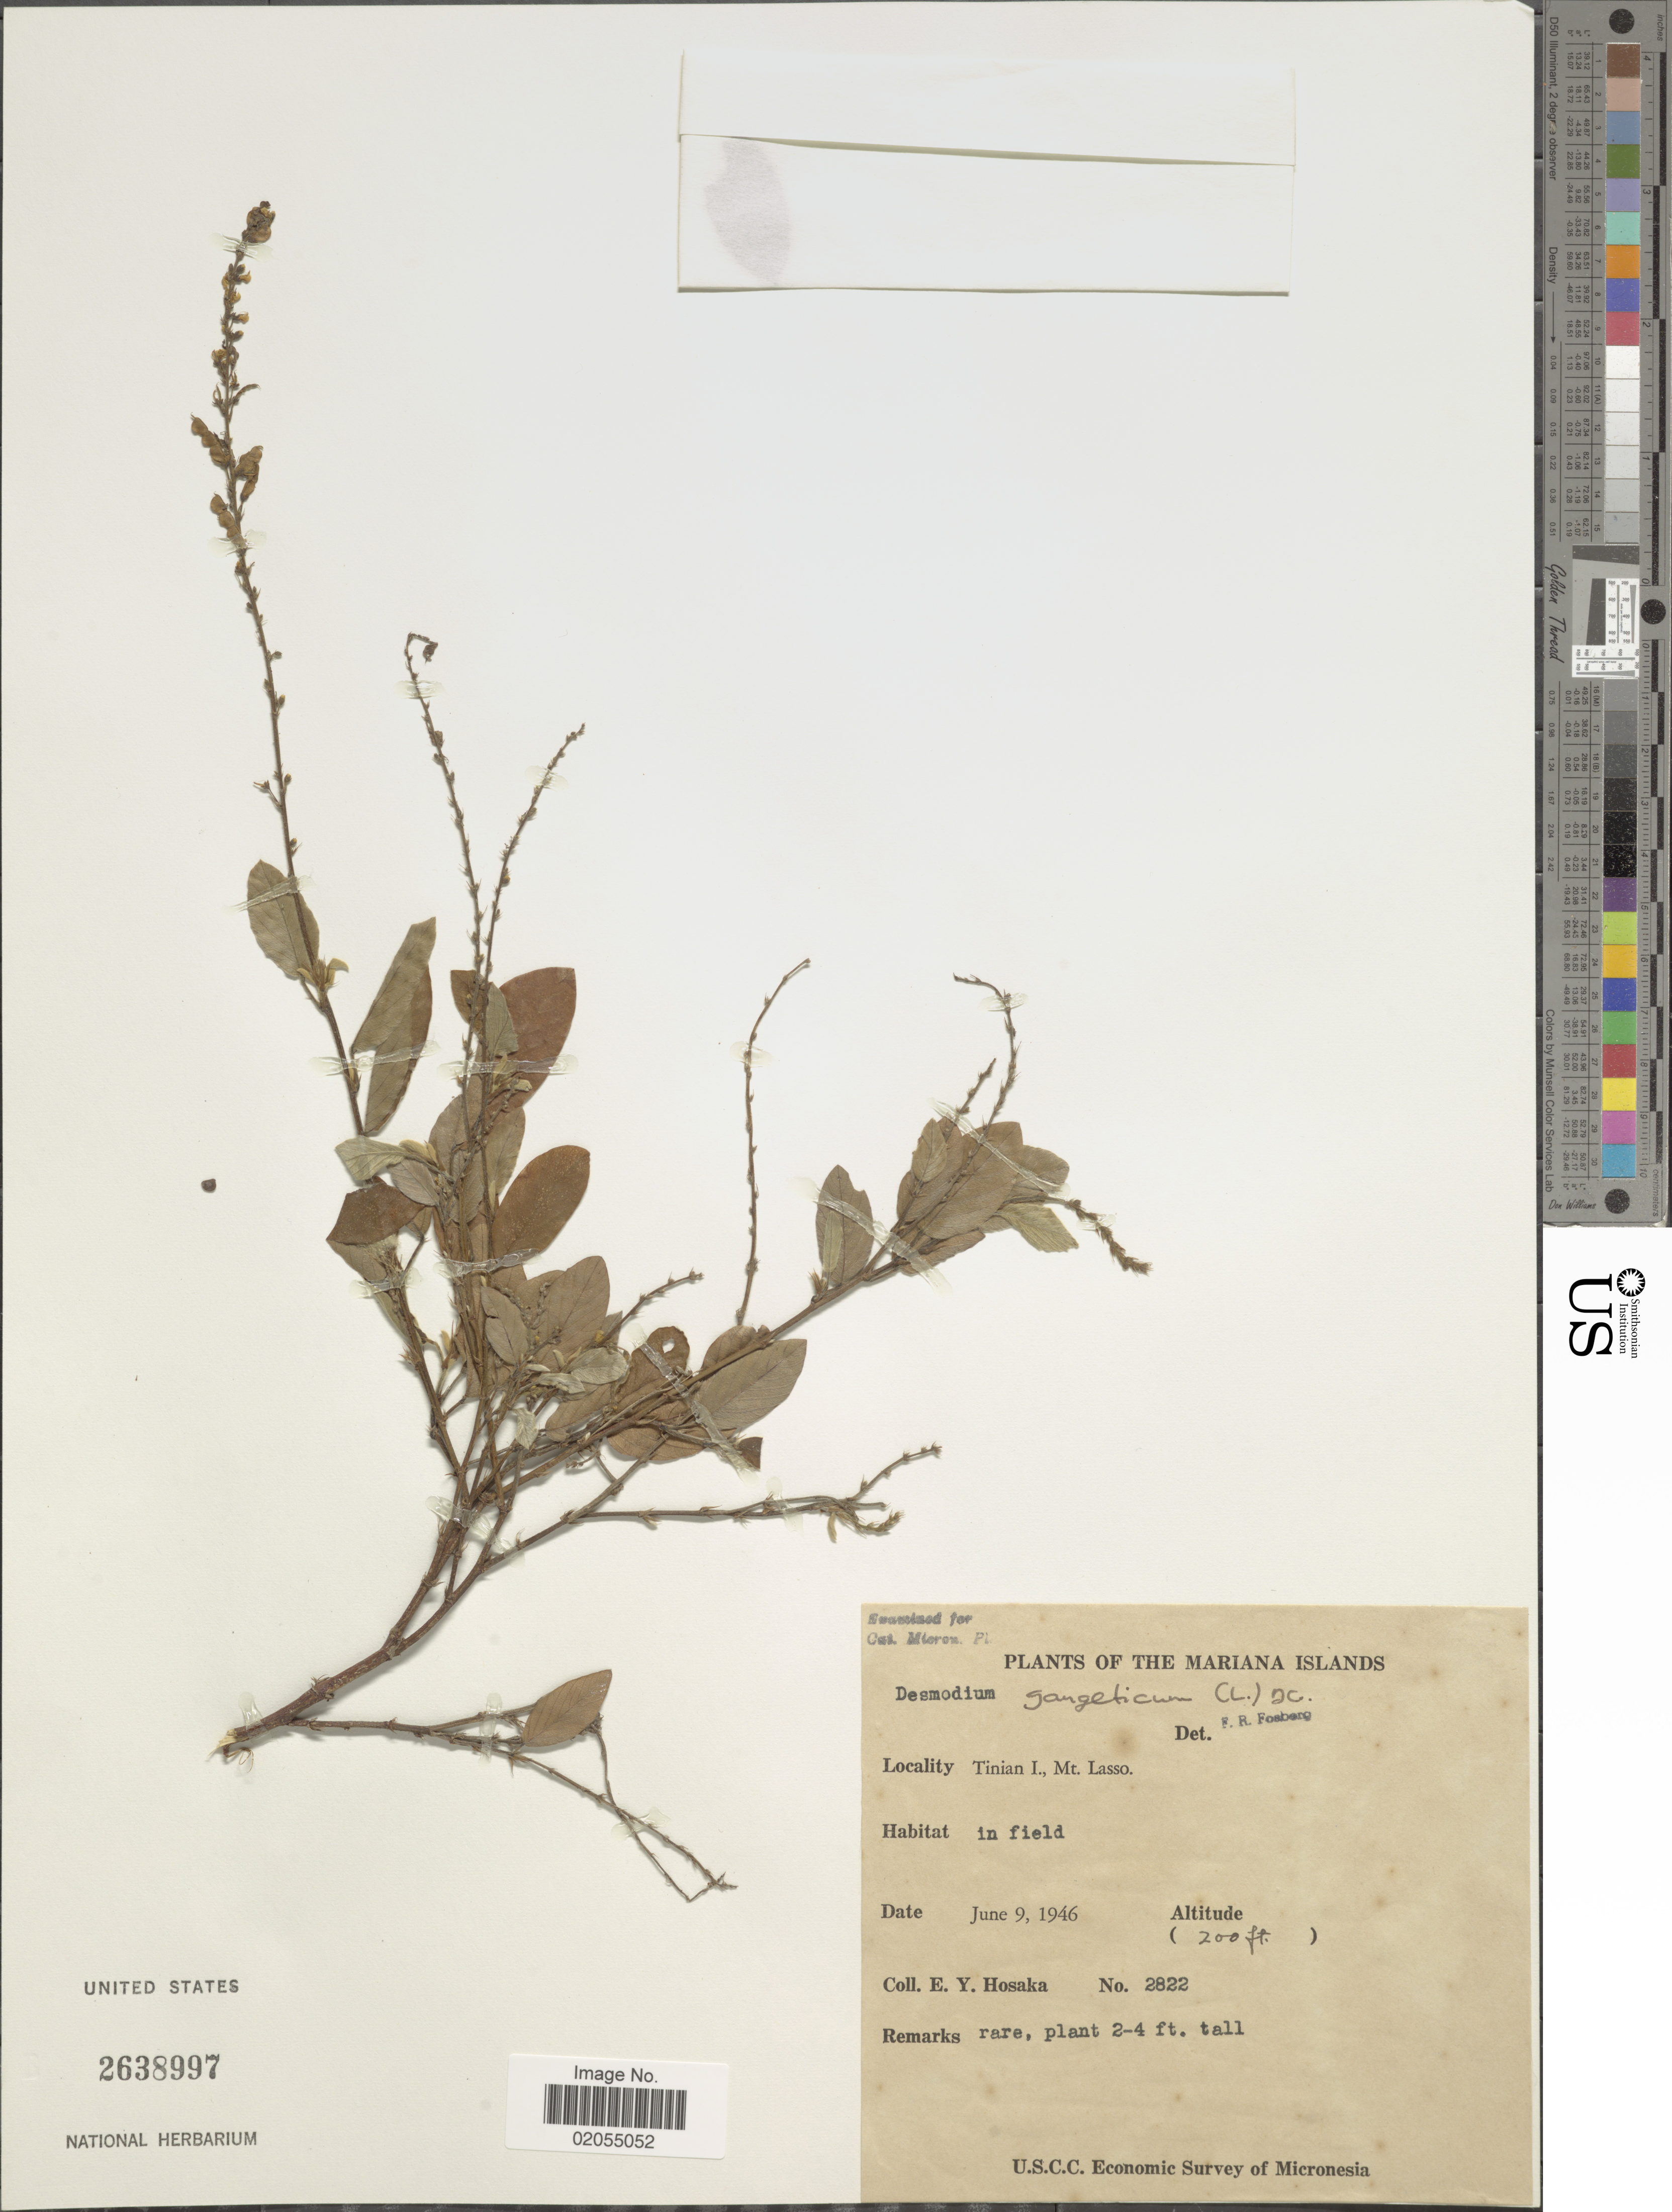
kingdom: Plantae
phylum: Tracheophyta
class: Magnoliopsida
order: Fabales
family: Fabaceae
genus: Pleurolobus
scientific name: Pleurolobus gangeticus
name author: (L.) J. St.-Hil. ex H. Ohashi & K. Ohashi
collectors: E. Y. Hosaka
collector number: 2822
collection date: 1946-06-09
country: Northern Mariana Islands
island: Tinian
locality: Tinian I., Mt. Lasso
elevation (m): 61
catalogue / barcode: US 2638997